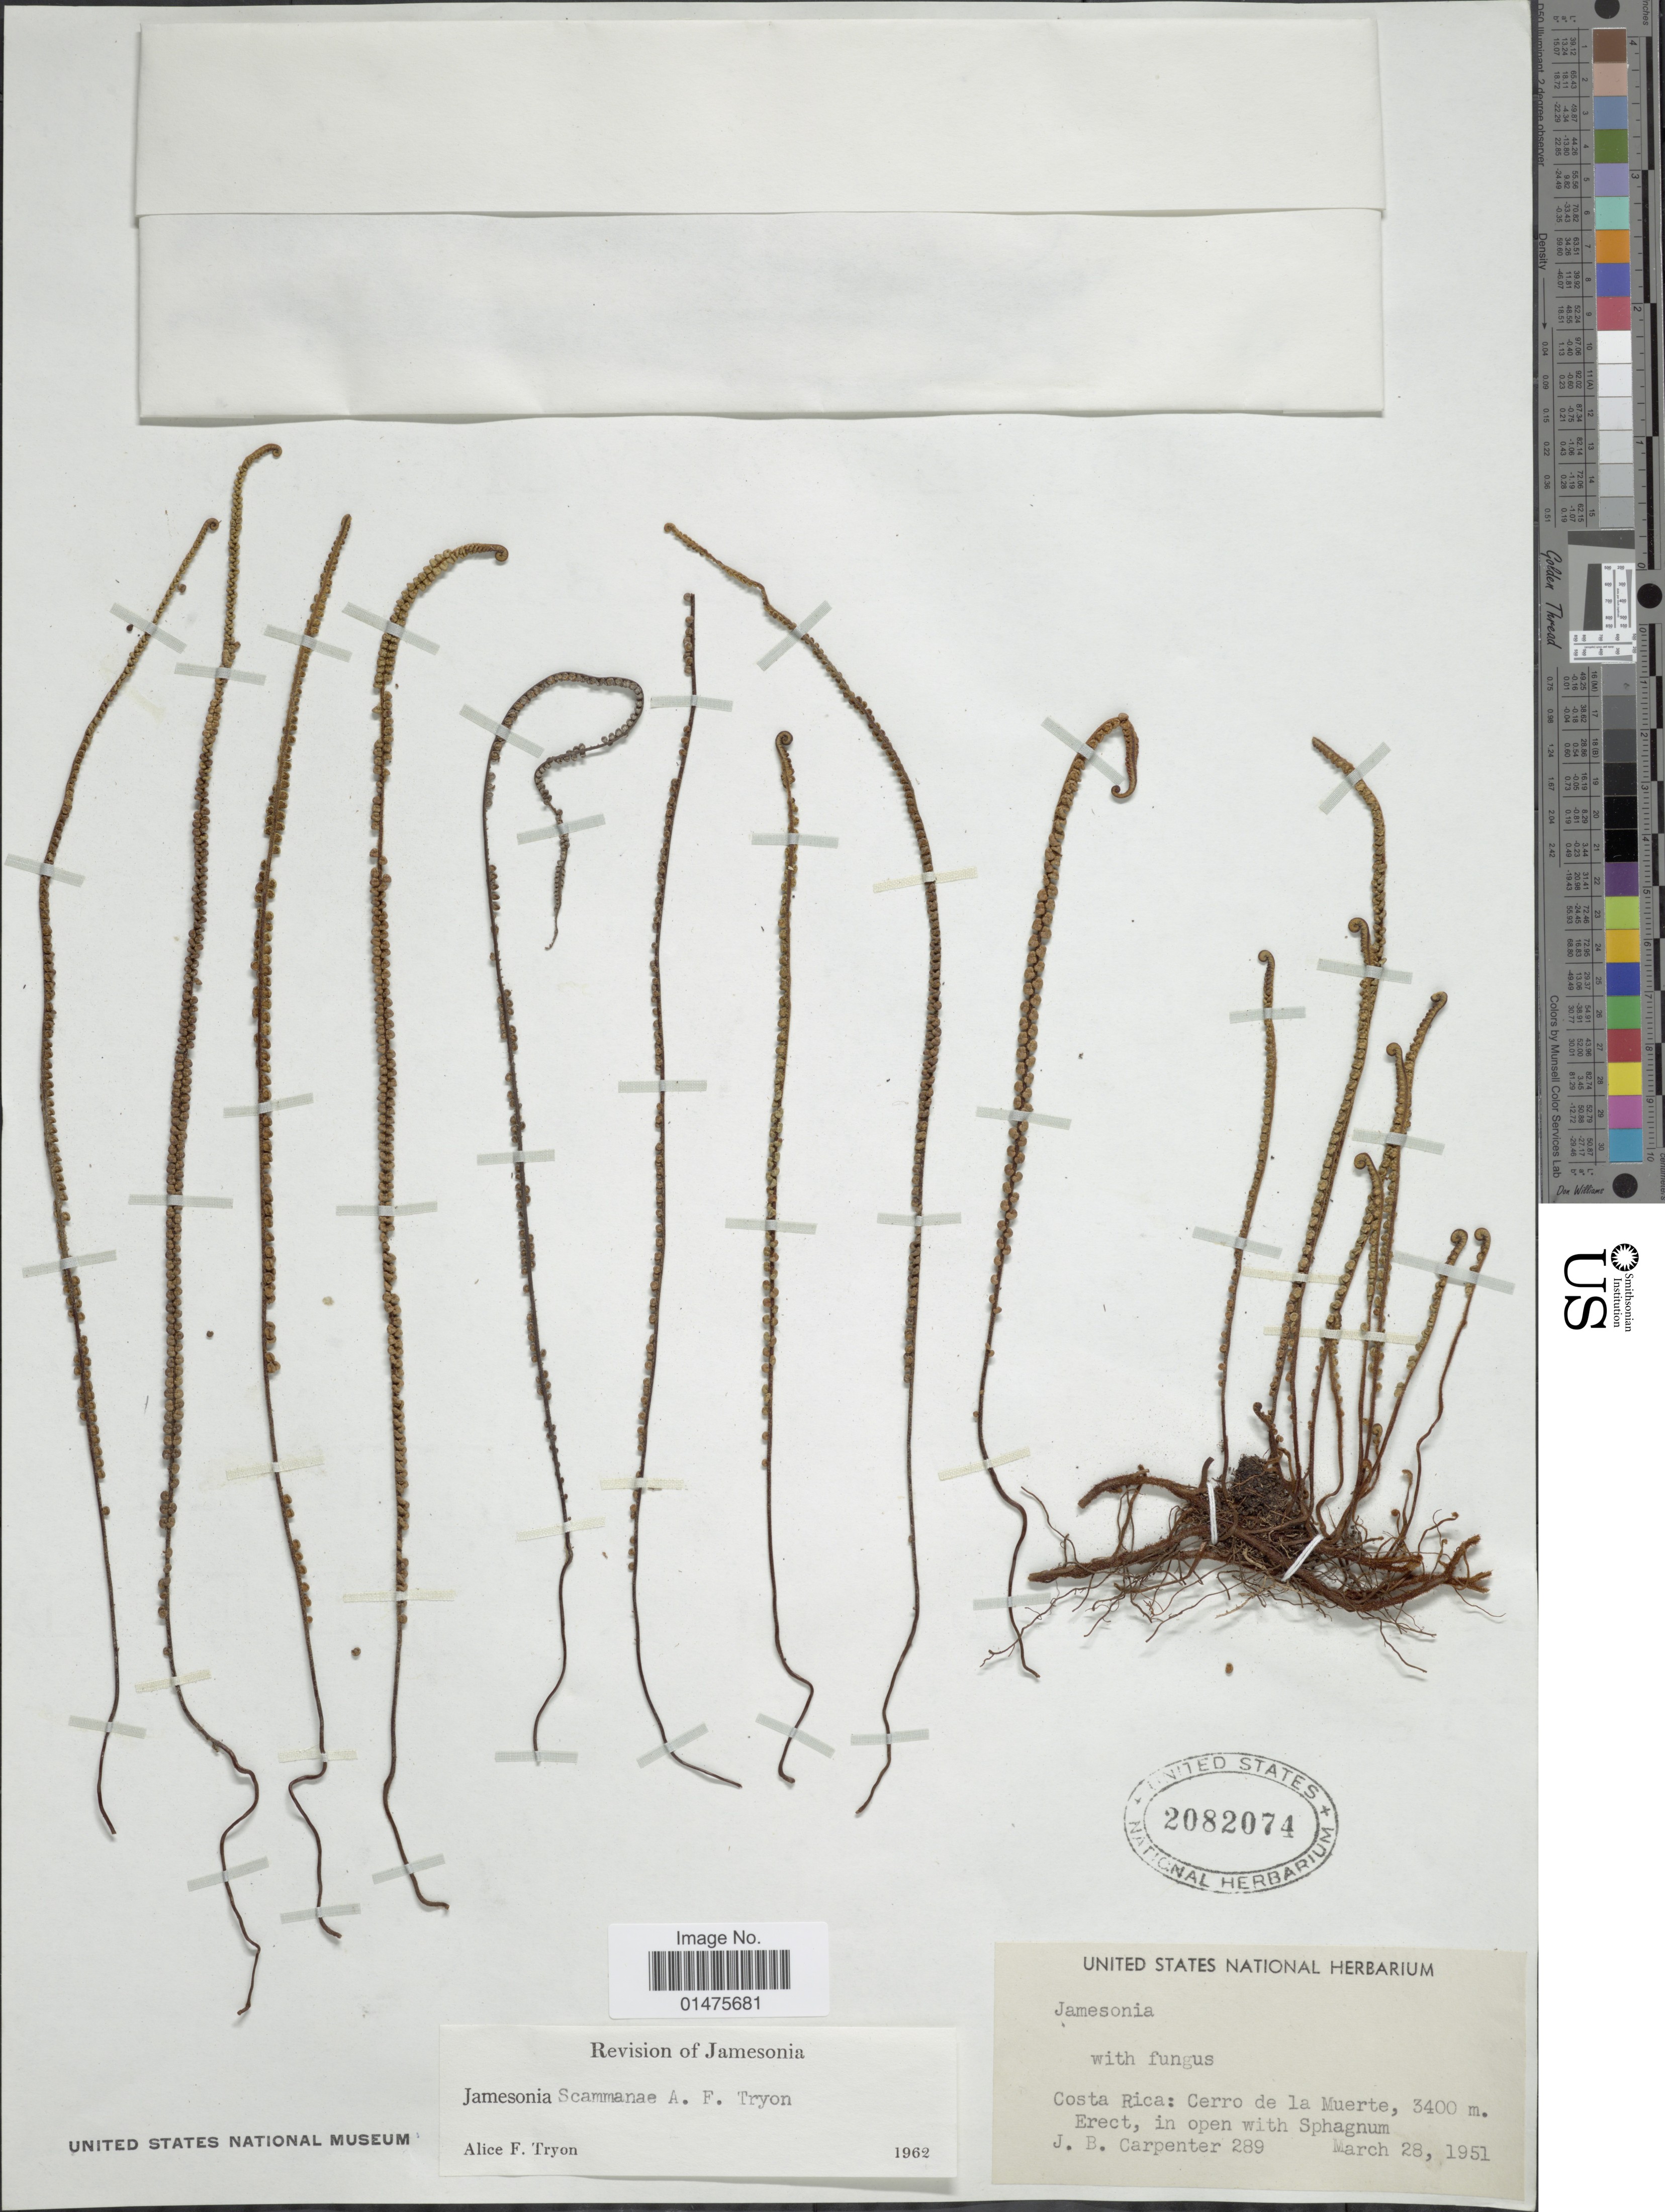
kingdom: Plantae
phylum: Tracheophyta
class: Polypodiopsida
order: Polypodiales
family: Pteridaceae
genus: Jamesonia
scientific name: Jamesonia scammanae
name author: A.F. Tryon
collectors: J. Carpenter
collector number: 289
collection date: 1951-03-28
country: Costa Rica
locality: Cerro de la Muerte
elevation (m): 3400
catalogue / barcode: US 2082074